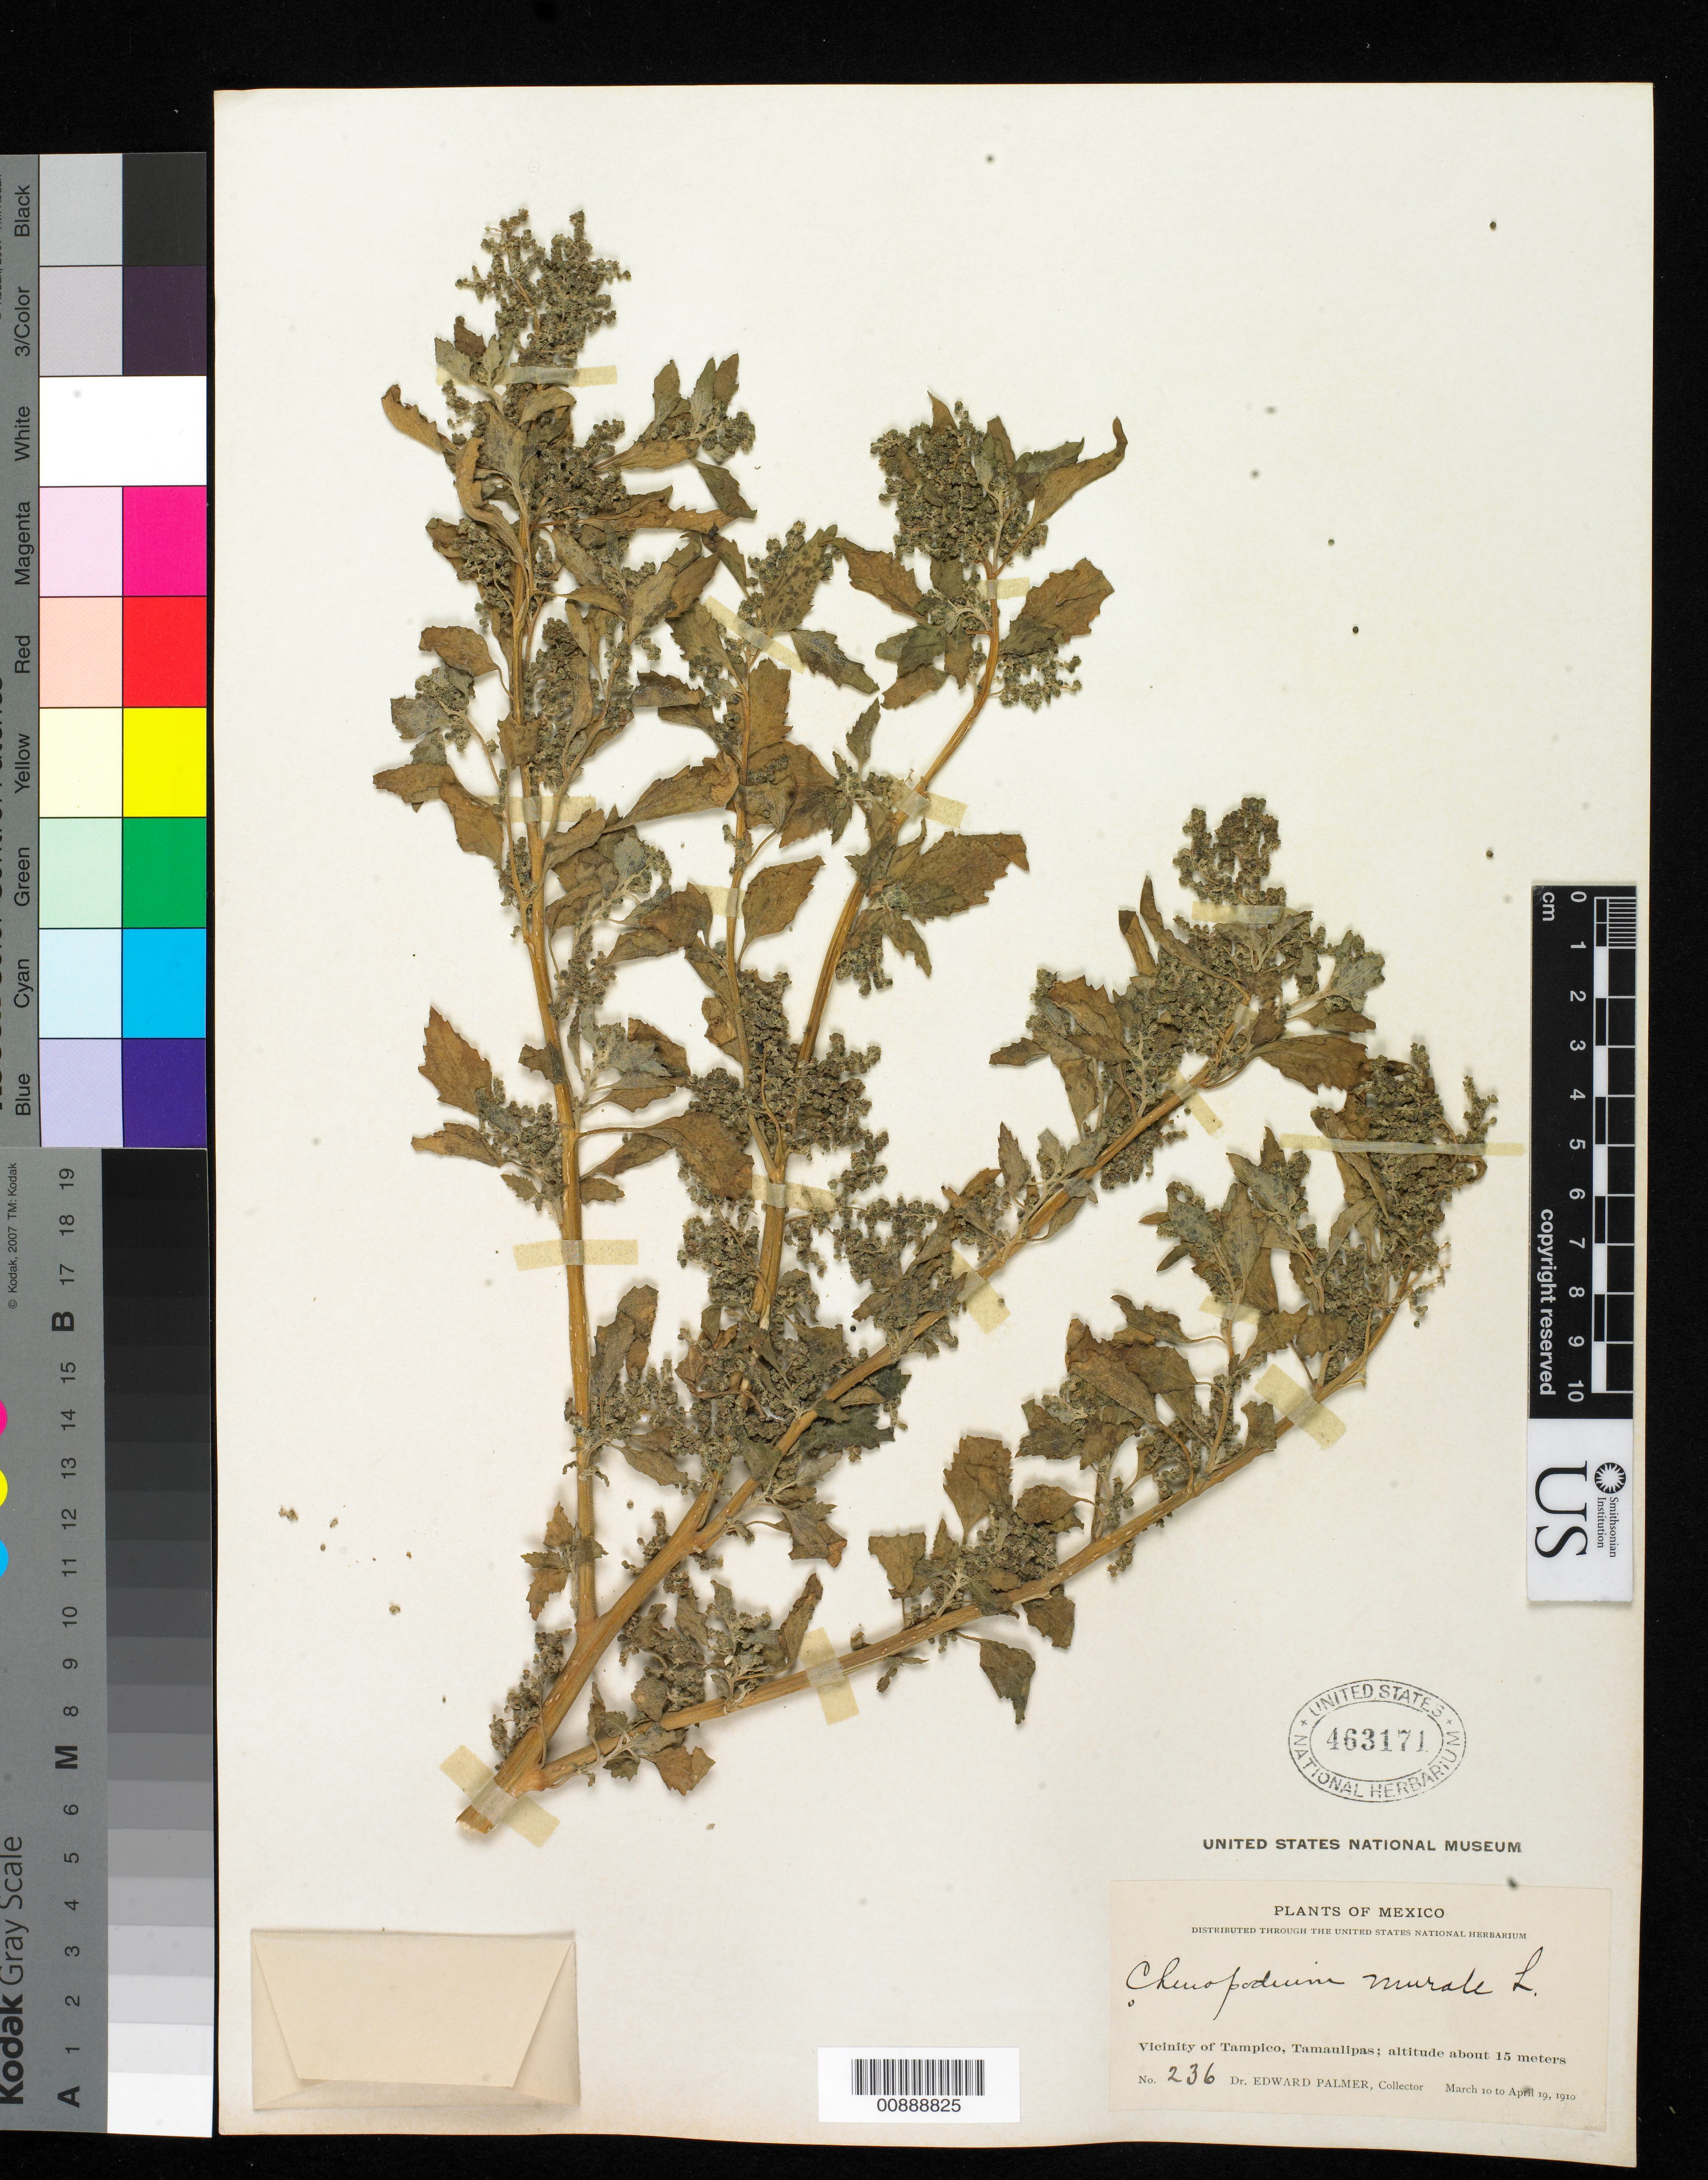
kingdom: Plantae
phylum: Tracheophyta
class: Magnoliopsida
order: Caryophyllales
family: Amaranthaceae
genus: Chenopodium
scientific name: Chenopodium murale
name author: L.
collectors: E. Palmer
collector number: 236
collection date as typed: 10 Mar 1910 to 19 Apr 1910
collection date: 1910-03-10/1910-04-19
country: Mexico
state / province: Tamaulipas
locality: Vicinity of Tampico, Tamaulipas.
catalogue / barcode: US 463171